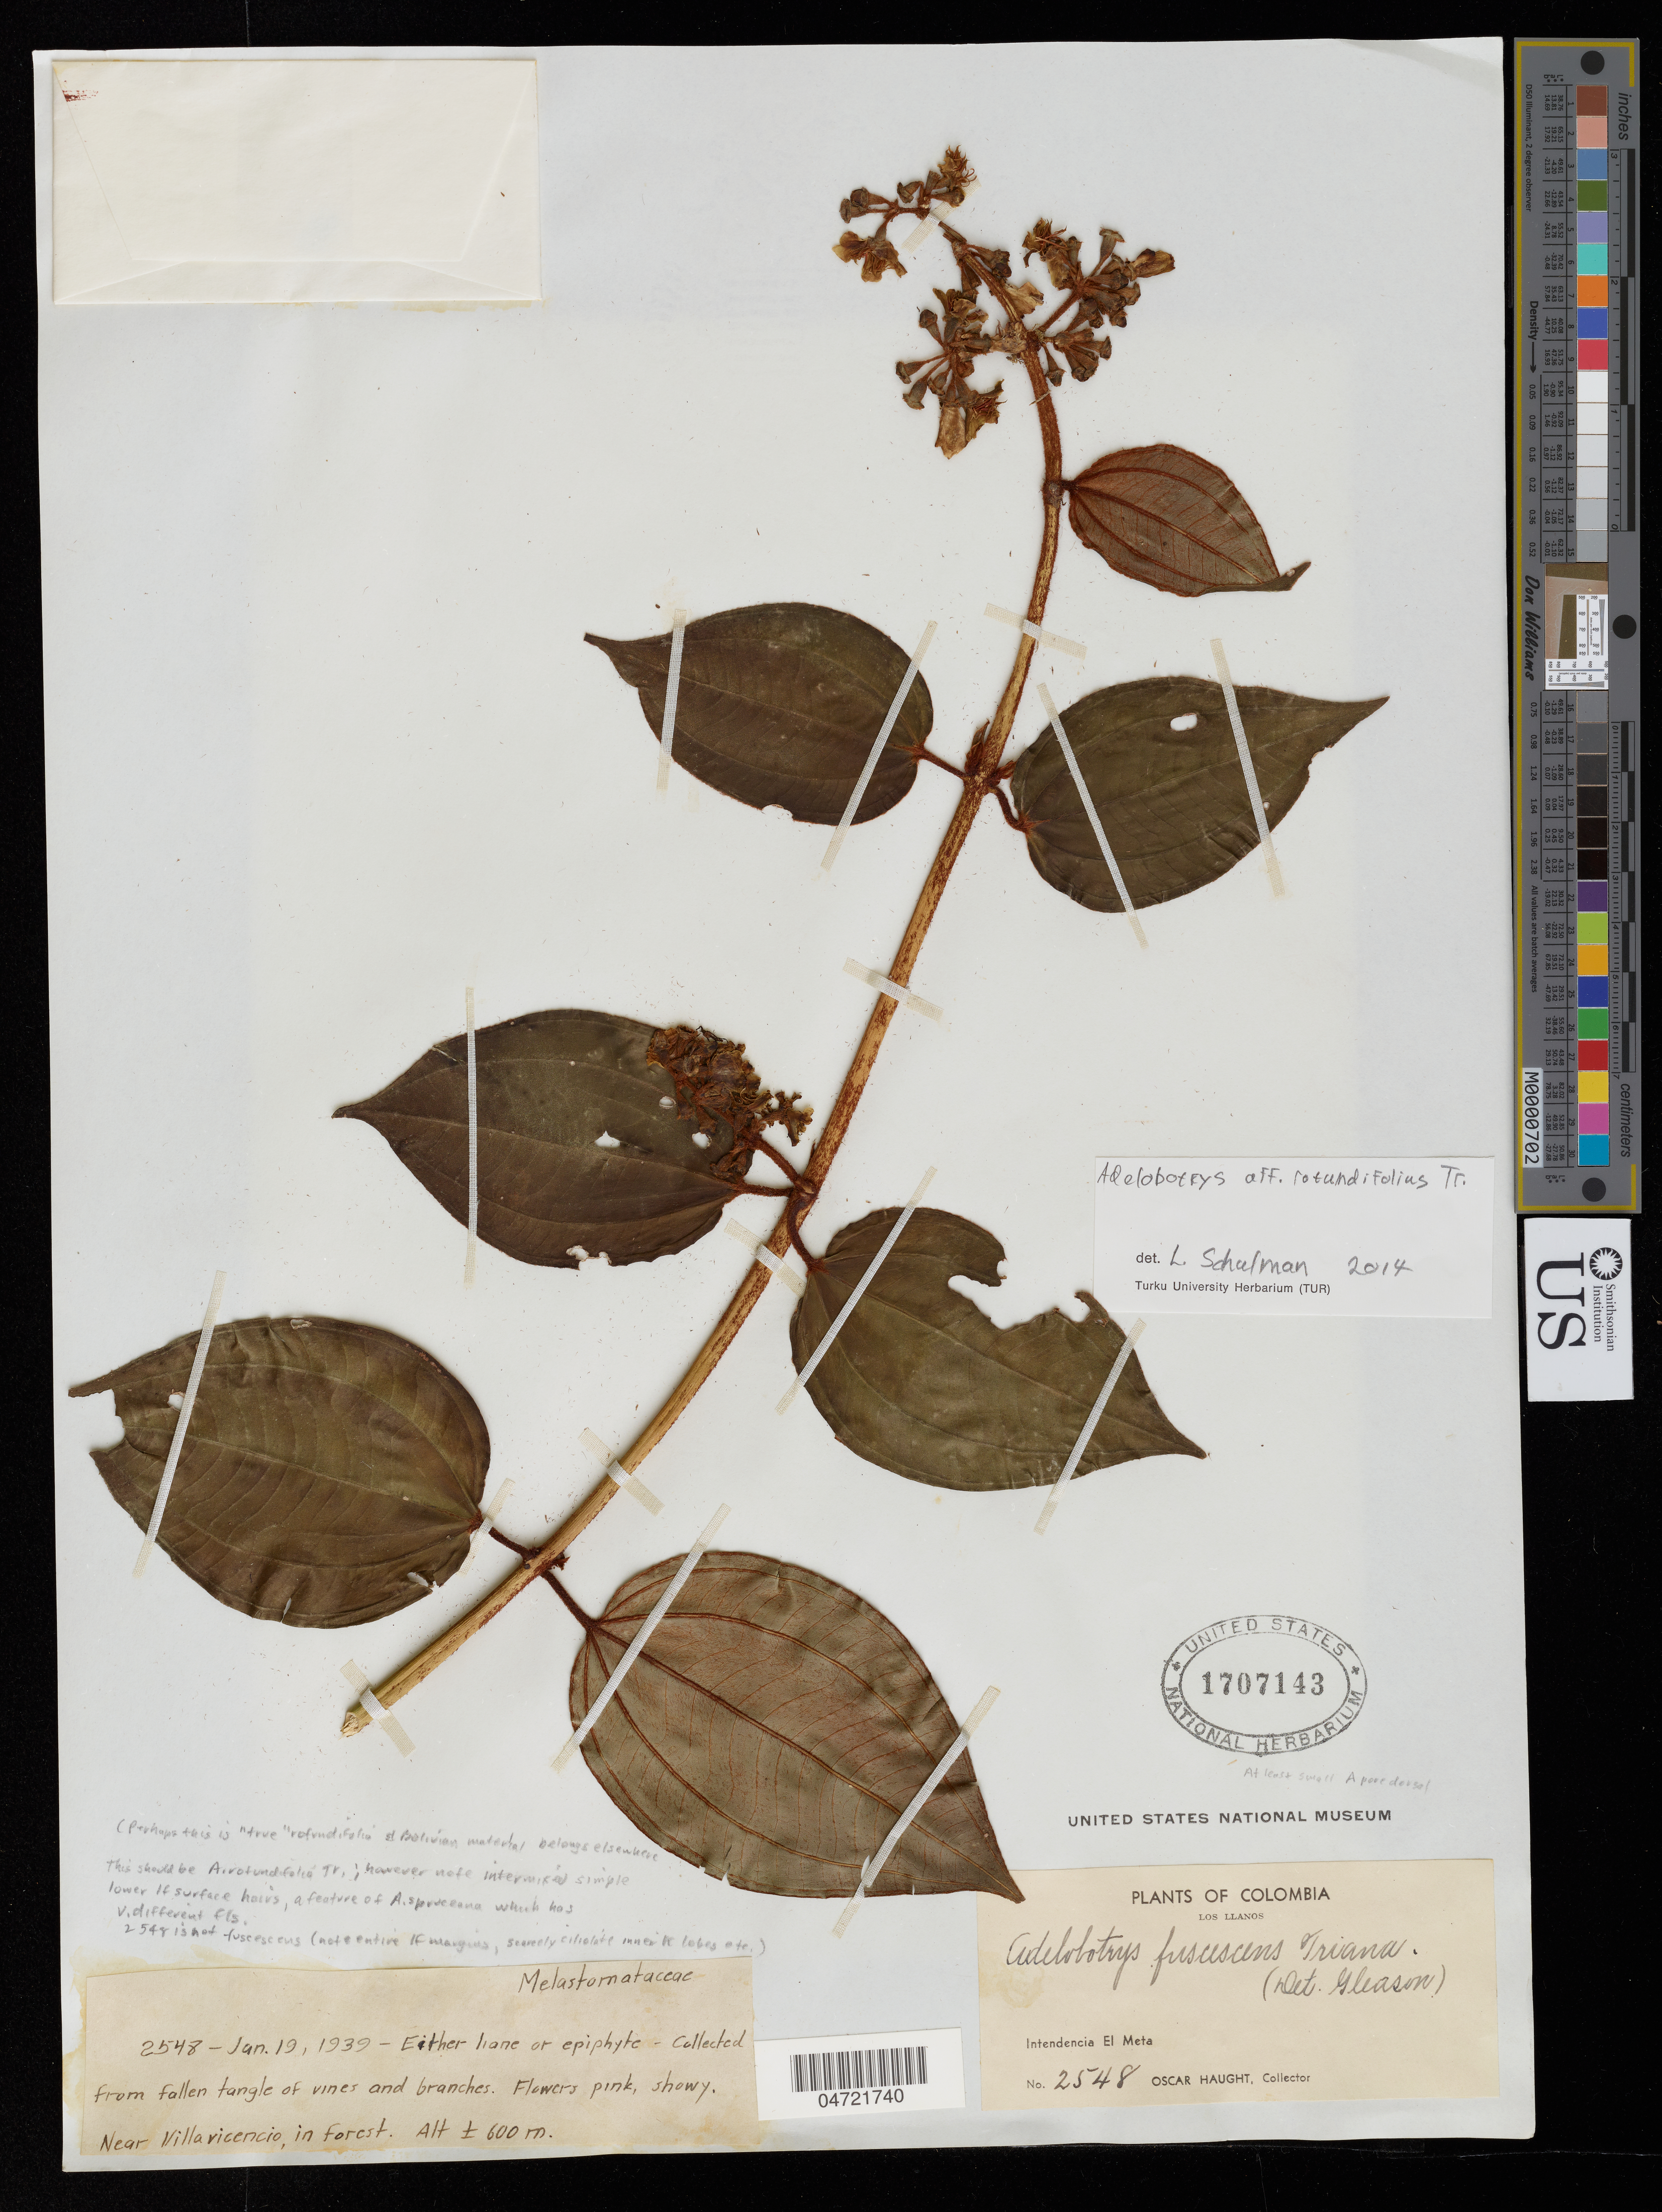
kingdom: Plantae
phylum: Tracheophyta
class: Magnoliopsida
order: Myrtales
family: Melastomataceae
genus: Adelobotrys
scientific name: Adelobotrys rotundifolia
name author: Triana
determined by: Schulman, Leif, (TUR), University of Turku (FINLAND)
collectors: O. L. Haught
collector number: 2548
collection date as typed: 19 Jan 1939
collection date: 1939-01-19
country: Colombia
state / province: Meta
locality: Intendencia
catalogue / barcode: US 1707143